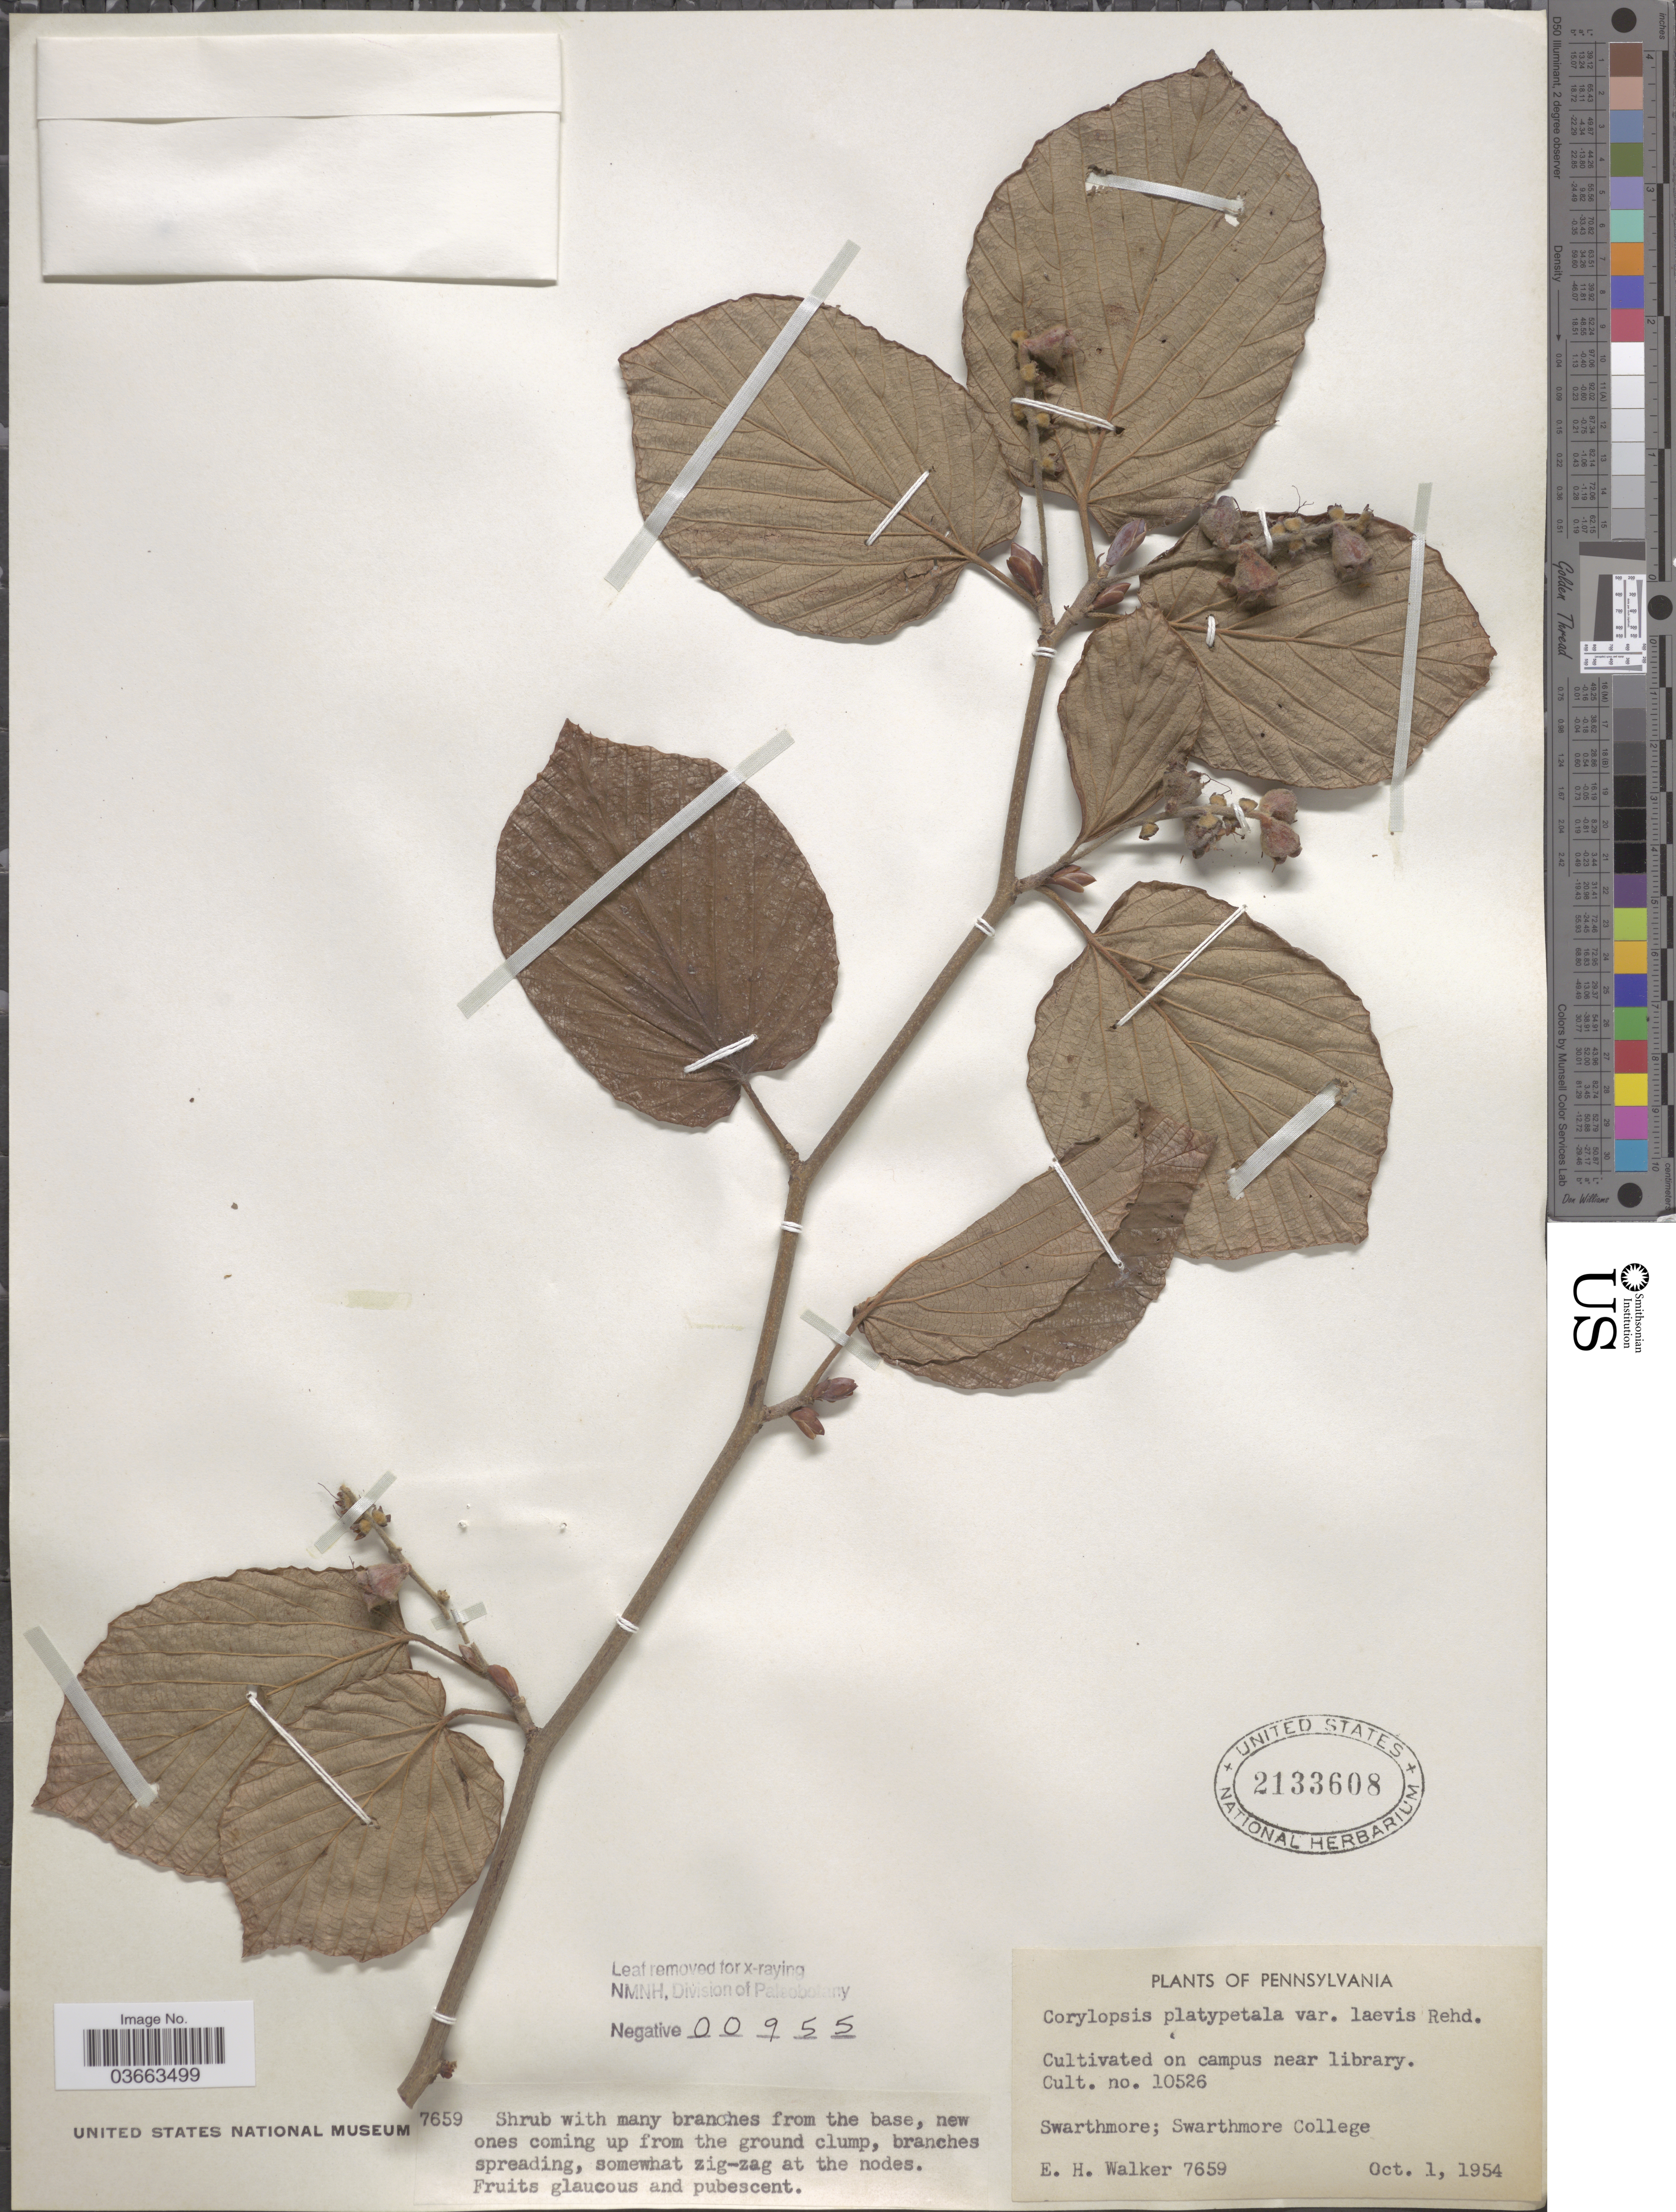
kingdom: Plantae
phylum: Tracheophyta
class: Magnoliopsida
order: Saxifragales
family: Hamamelidaceae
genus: Corylopsis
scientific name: Corylopsis platypetala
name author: Rehder & E.H. Wilson in Sarg.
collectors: E. H. Walker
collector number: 7659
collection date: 1954-10-01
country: United States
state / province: Pennsylvania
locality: Campus near library. Swarthmore; Swarthmore College.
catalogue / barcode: US 2133608